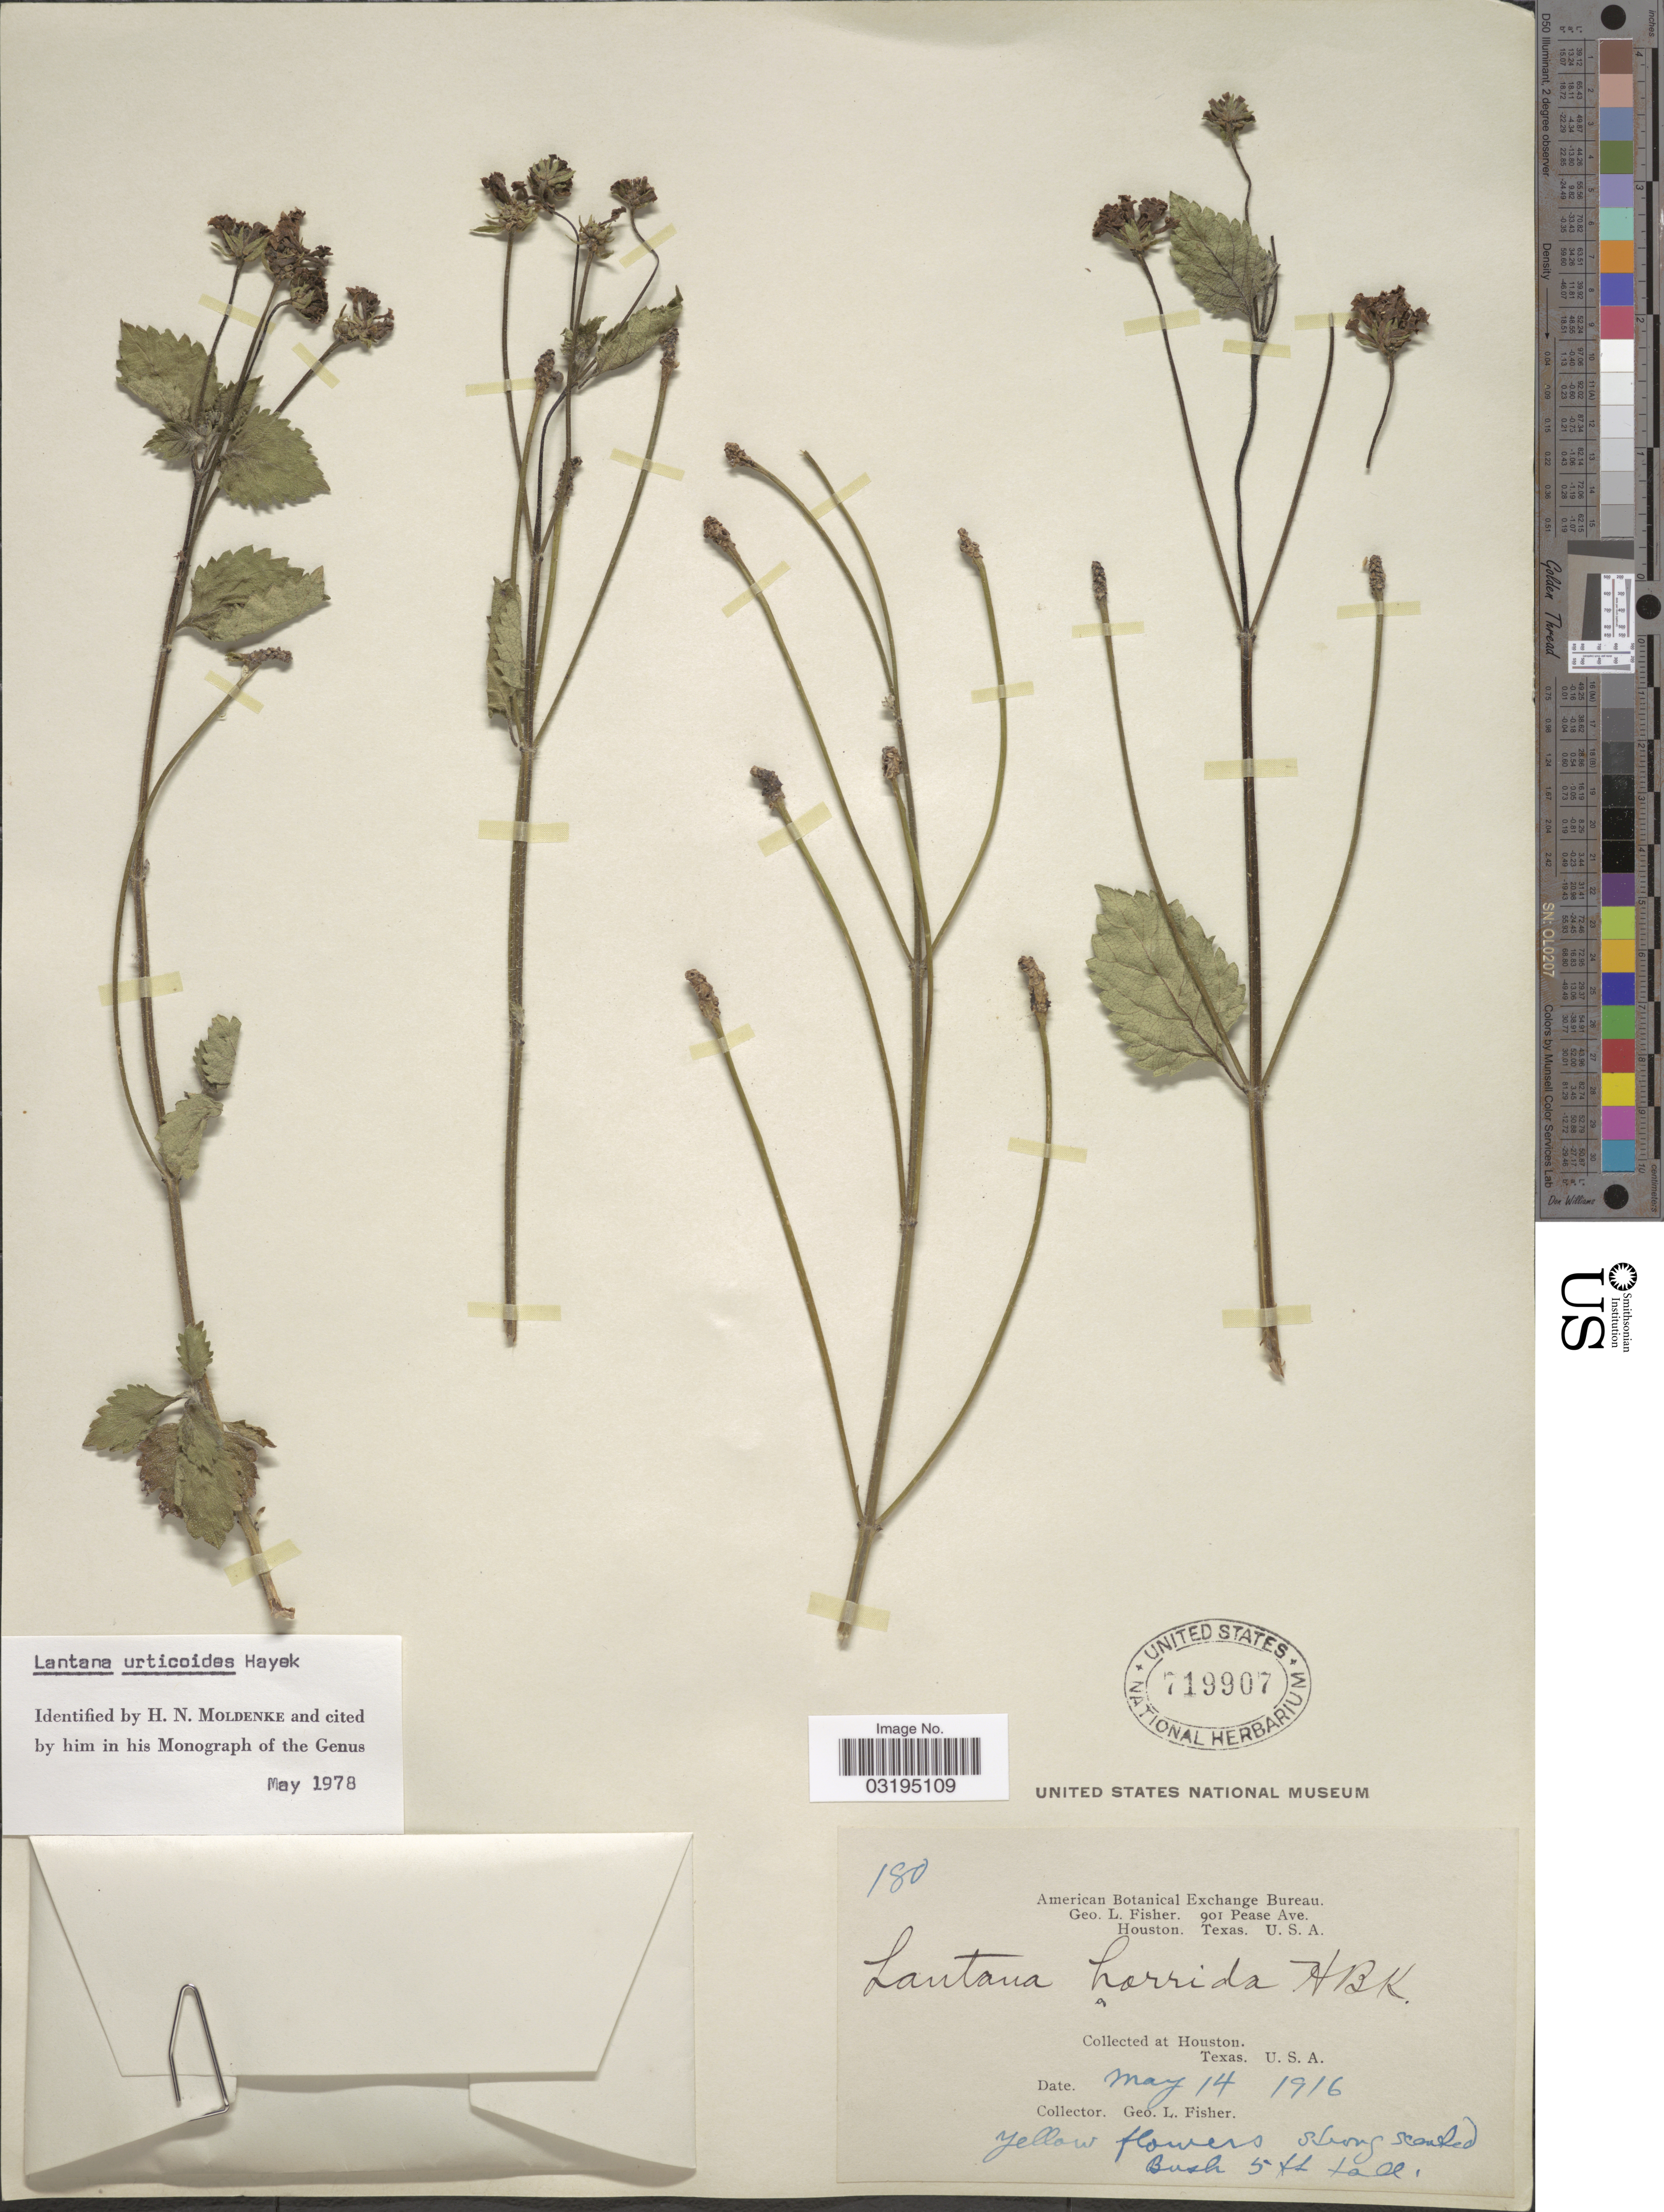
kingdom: Plantae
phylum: Tracheophyta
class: Magnoliopsida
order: Lamiales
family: Verbenaceae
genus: Lantana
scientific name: Lantana urticoides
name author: Hayek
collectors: G. L. Fisher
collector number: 180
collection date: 1916-05-14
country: United States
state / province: Texas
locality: Houston.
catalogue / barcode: US 719907